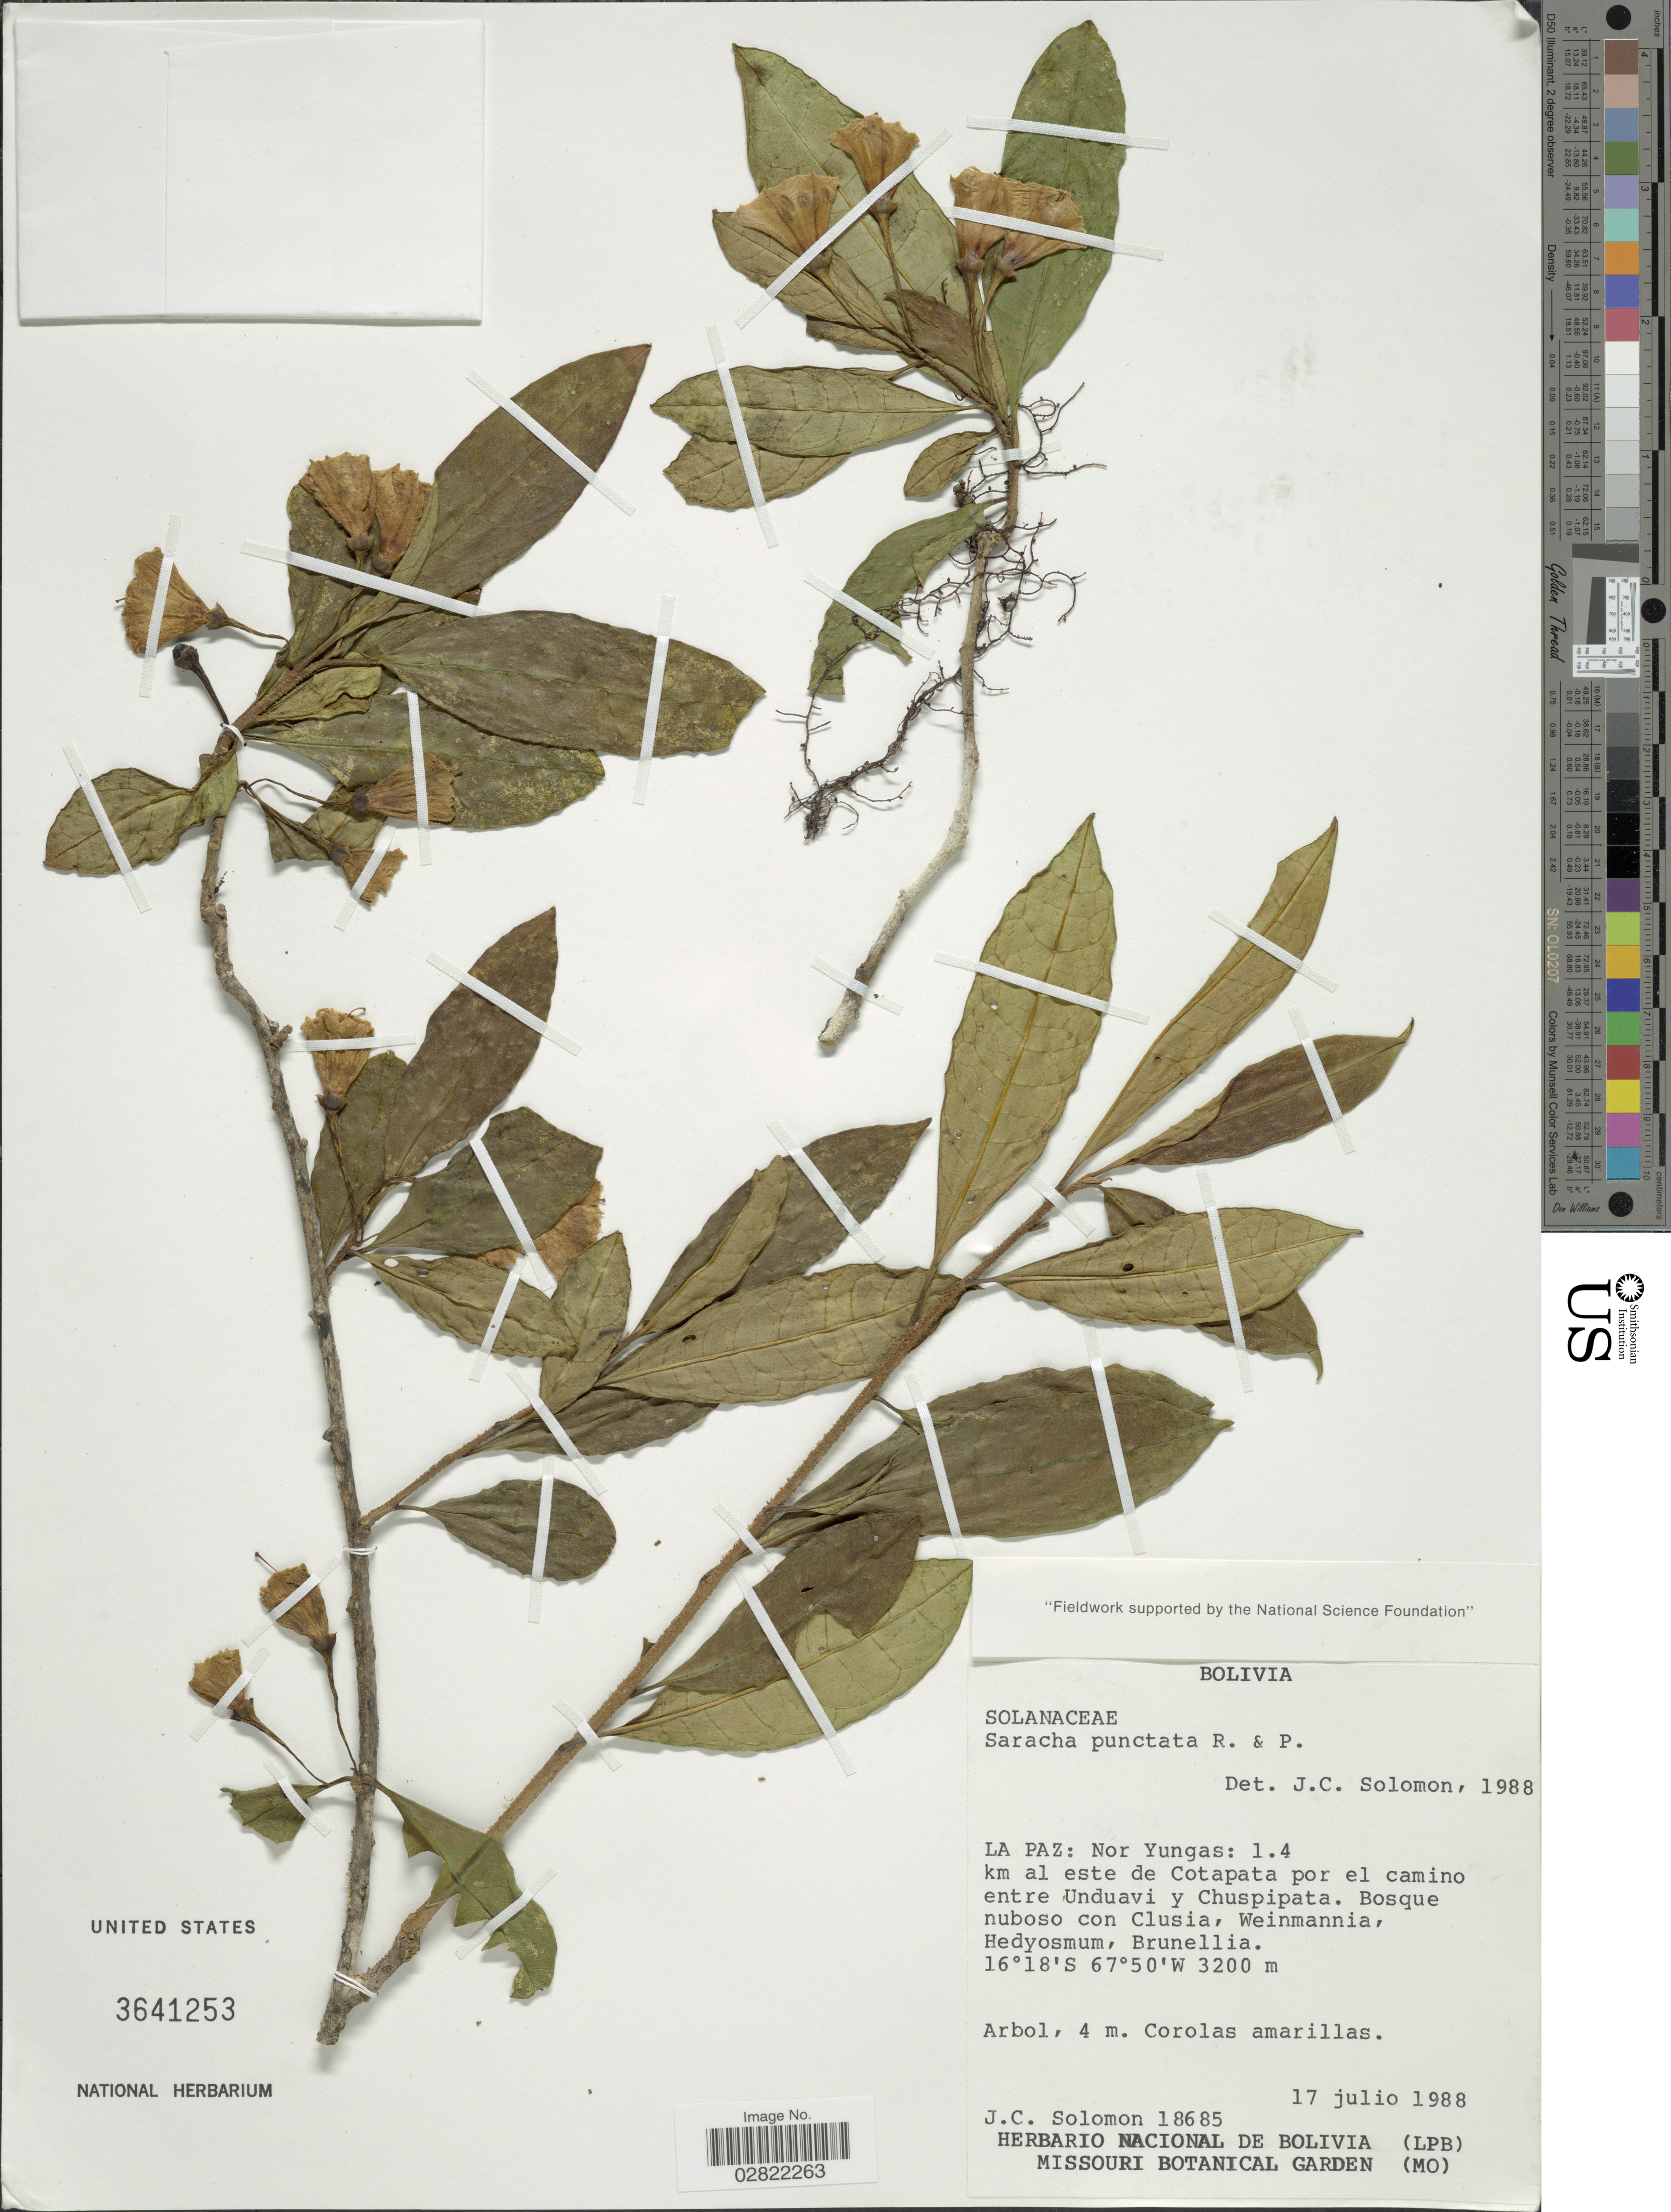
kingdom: Plantae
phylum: Tracheophyta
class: Magnoliopsida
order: Solanales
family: Solanaceae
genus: Saracha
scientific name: Saracha punctata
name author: Ruiz & Pav.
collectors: J. Solomon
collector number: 18685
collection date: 1988-07-17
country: Bolivia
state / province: La Paz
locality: La Paz: Nor Yungas: 1.4 km al este de Cotapata por el camino entre Unduavi y Chuspipata.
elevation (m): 3200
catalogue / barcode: US 3641253